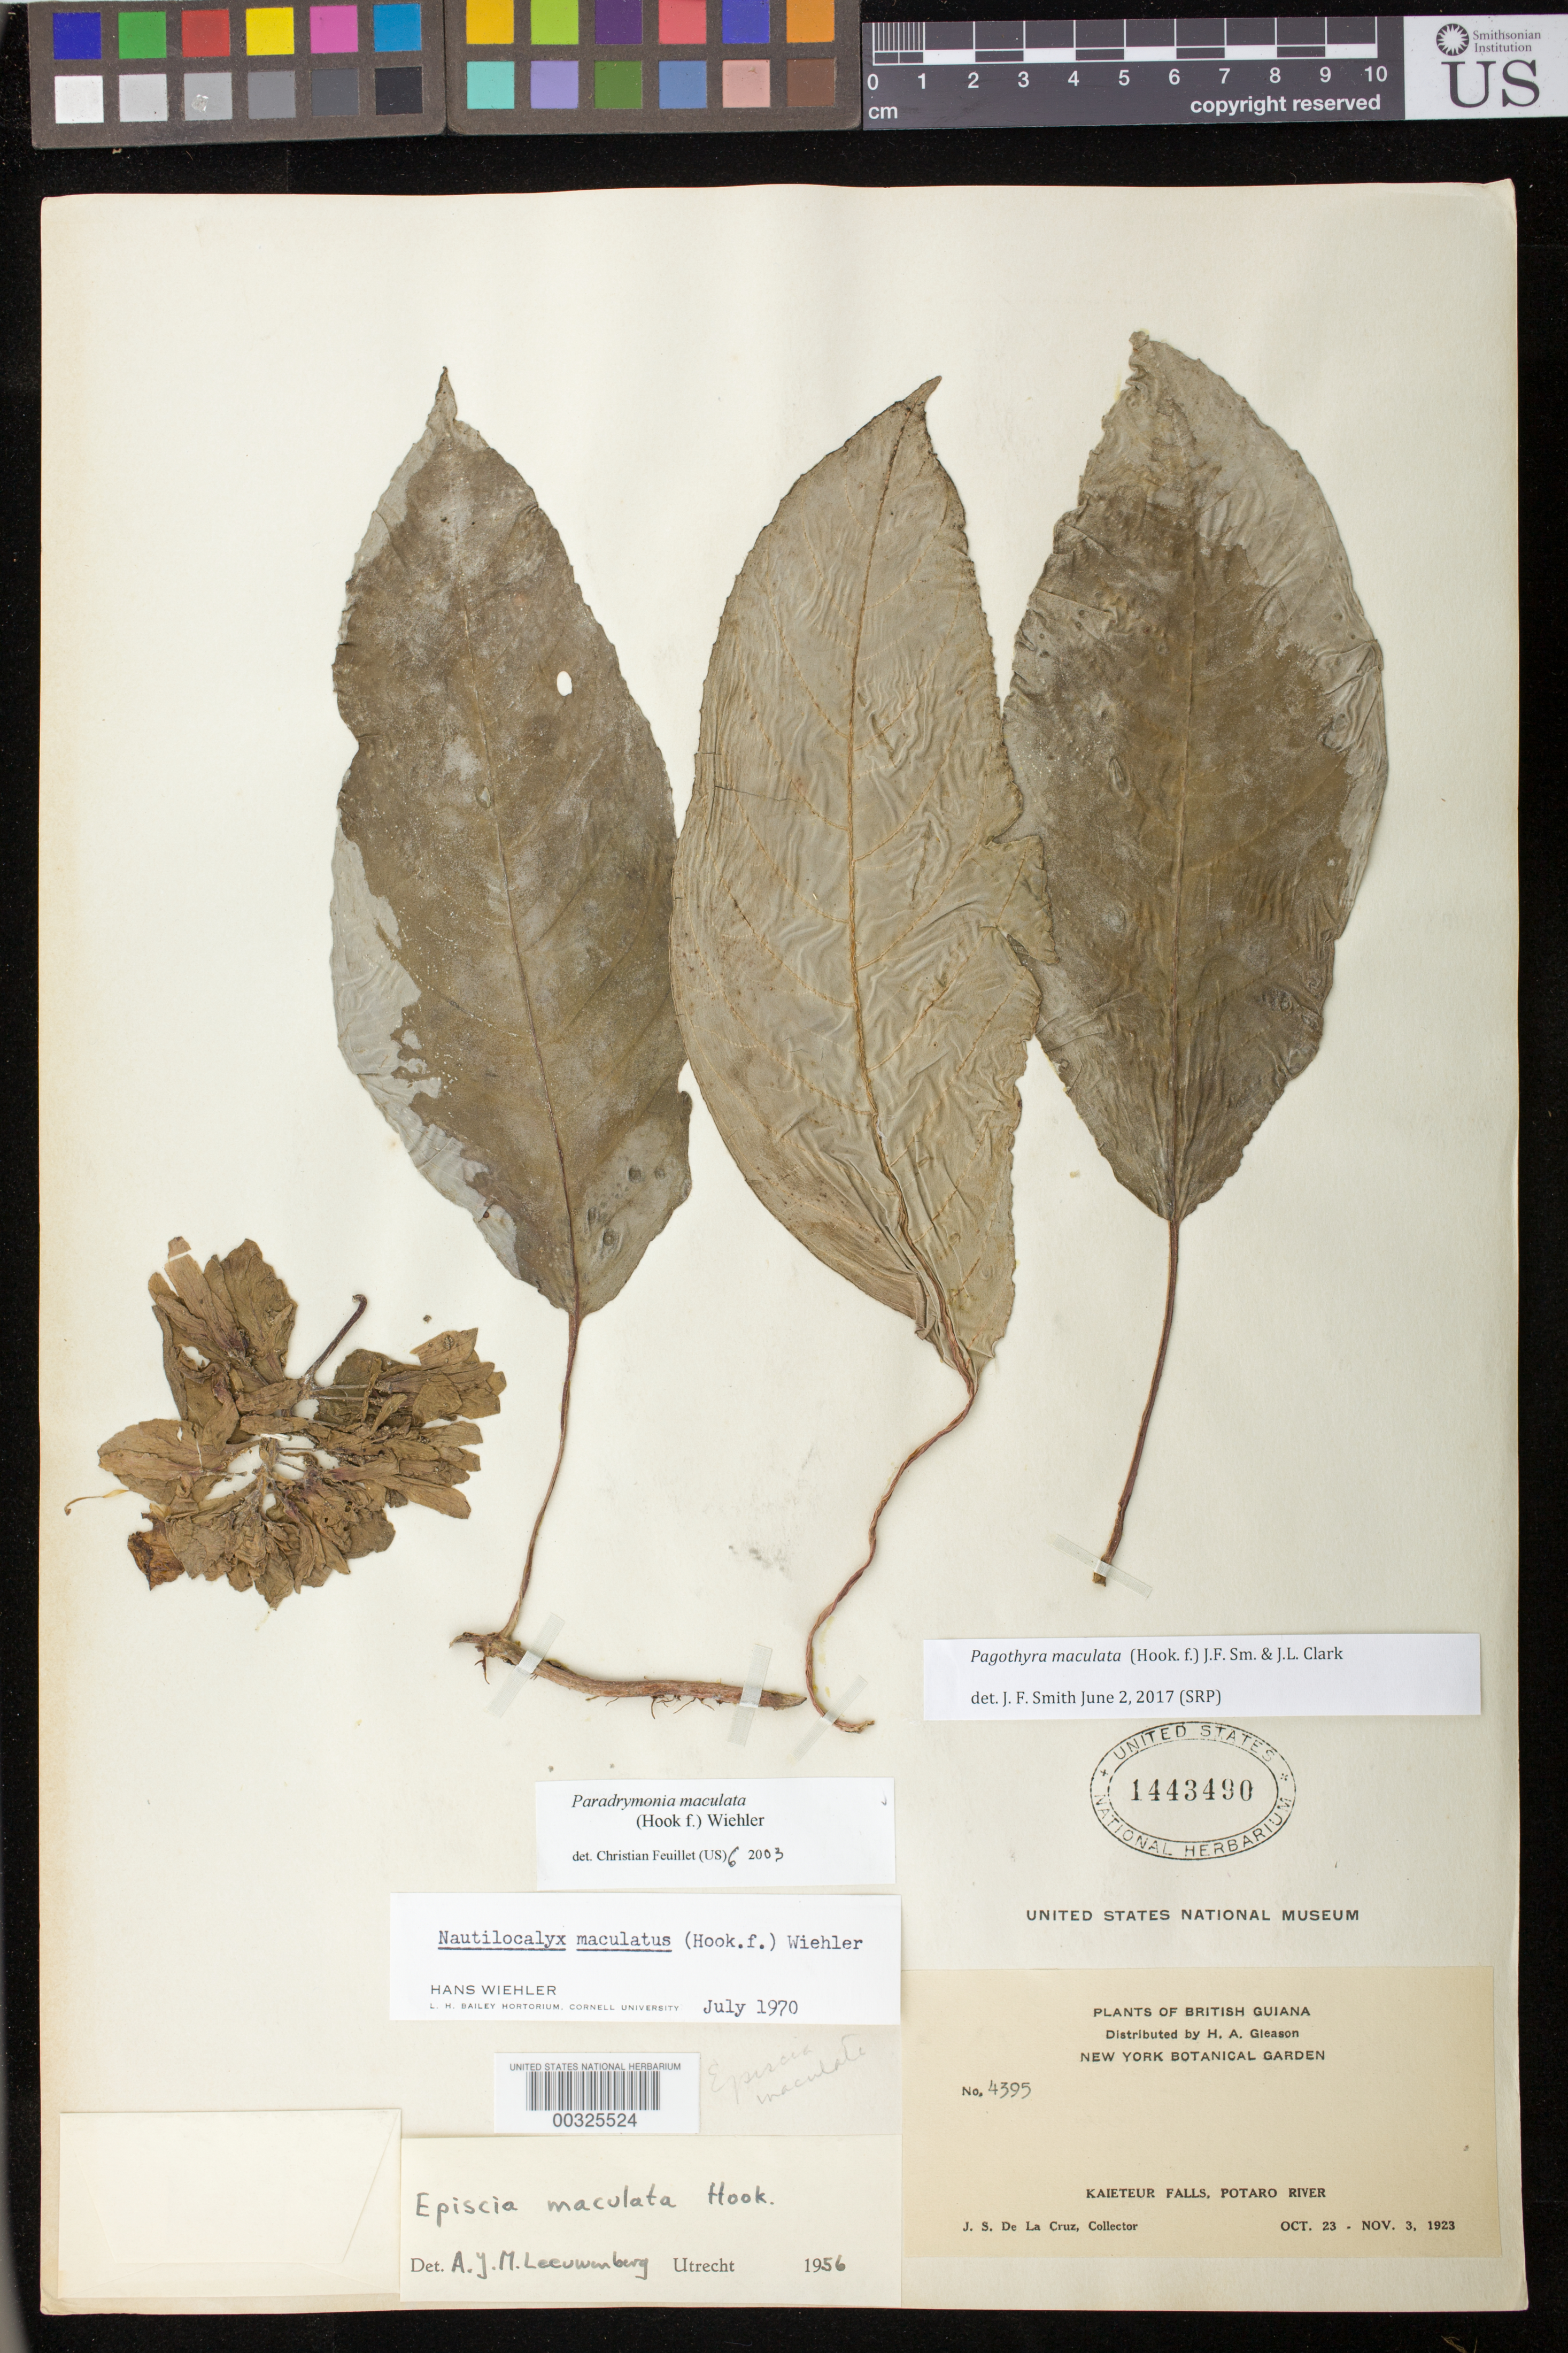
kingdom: Plantae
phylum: Tracheophyta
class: Magnoliopsida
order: Lamiales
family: Gesneriaceae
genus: Pagothyra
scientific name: Pagothyra maculata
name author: (Hook. f.) J.F. Sm. & J.L. Clark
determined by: Smith, J. F.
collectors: J. S. de la Cruz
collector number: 4395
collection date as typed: Oct-Nov 1923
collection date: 1923-10/1923-11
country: Guyana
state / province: Potaro-Siparuni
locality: Kaieteur Falls, Potaro River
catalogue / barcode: US 1443490